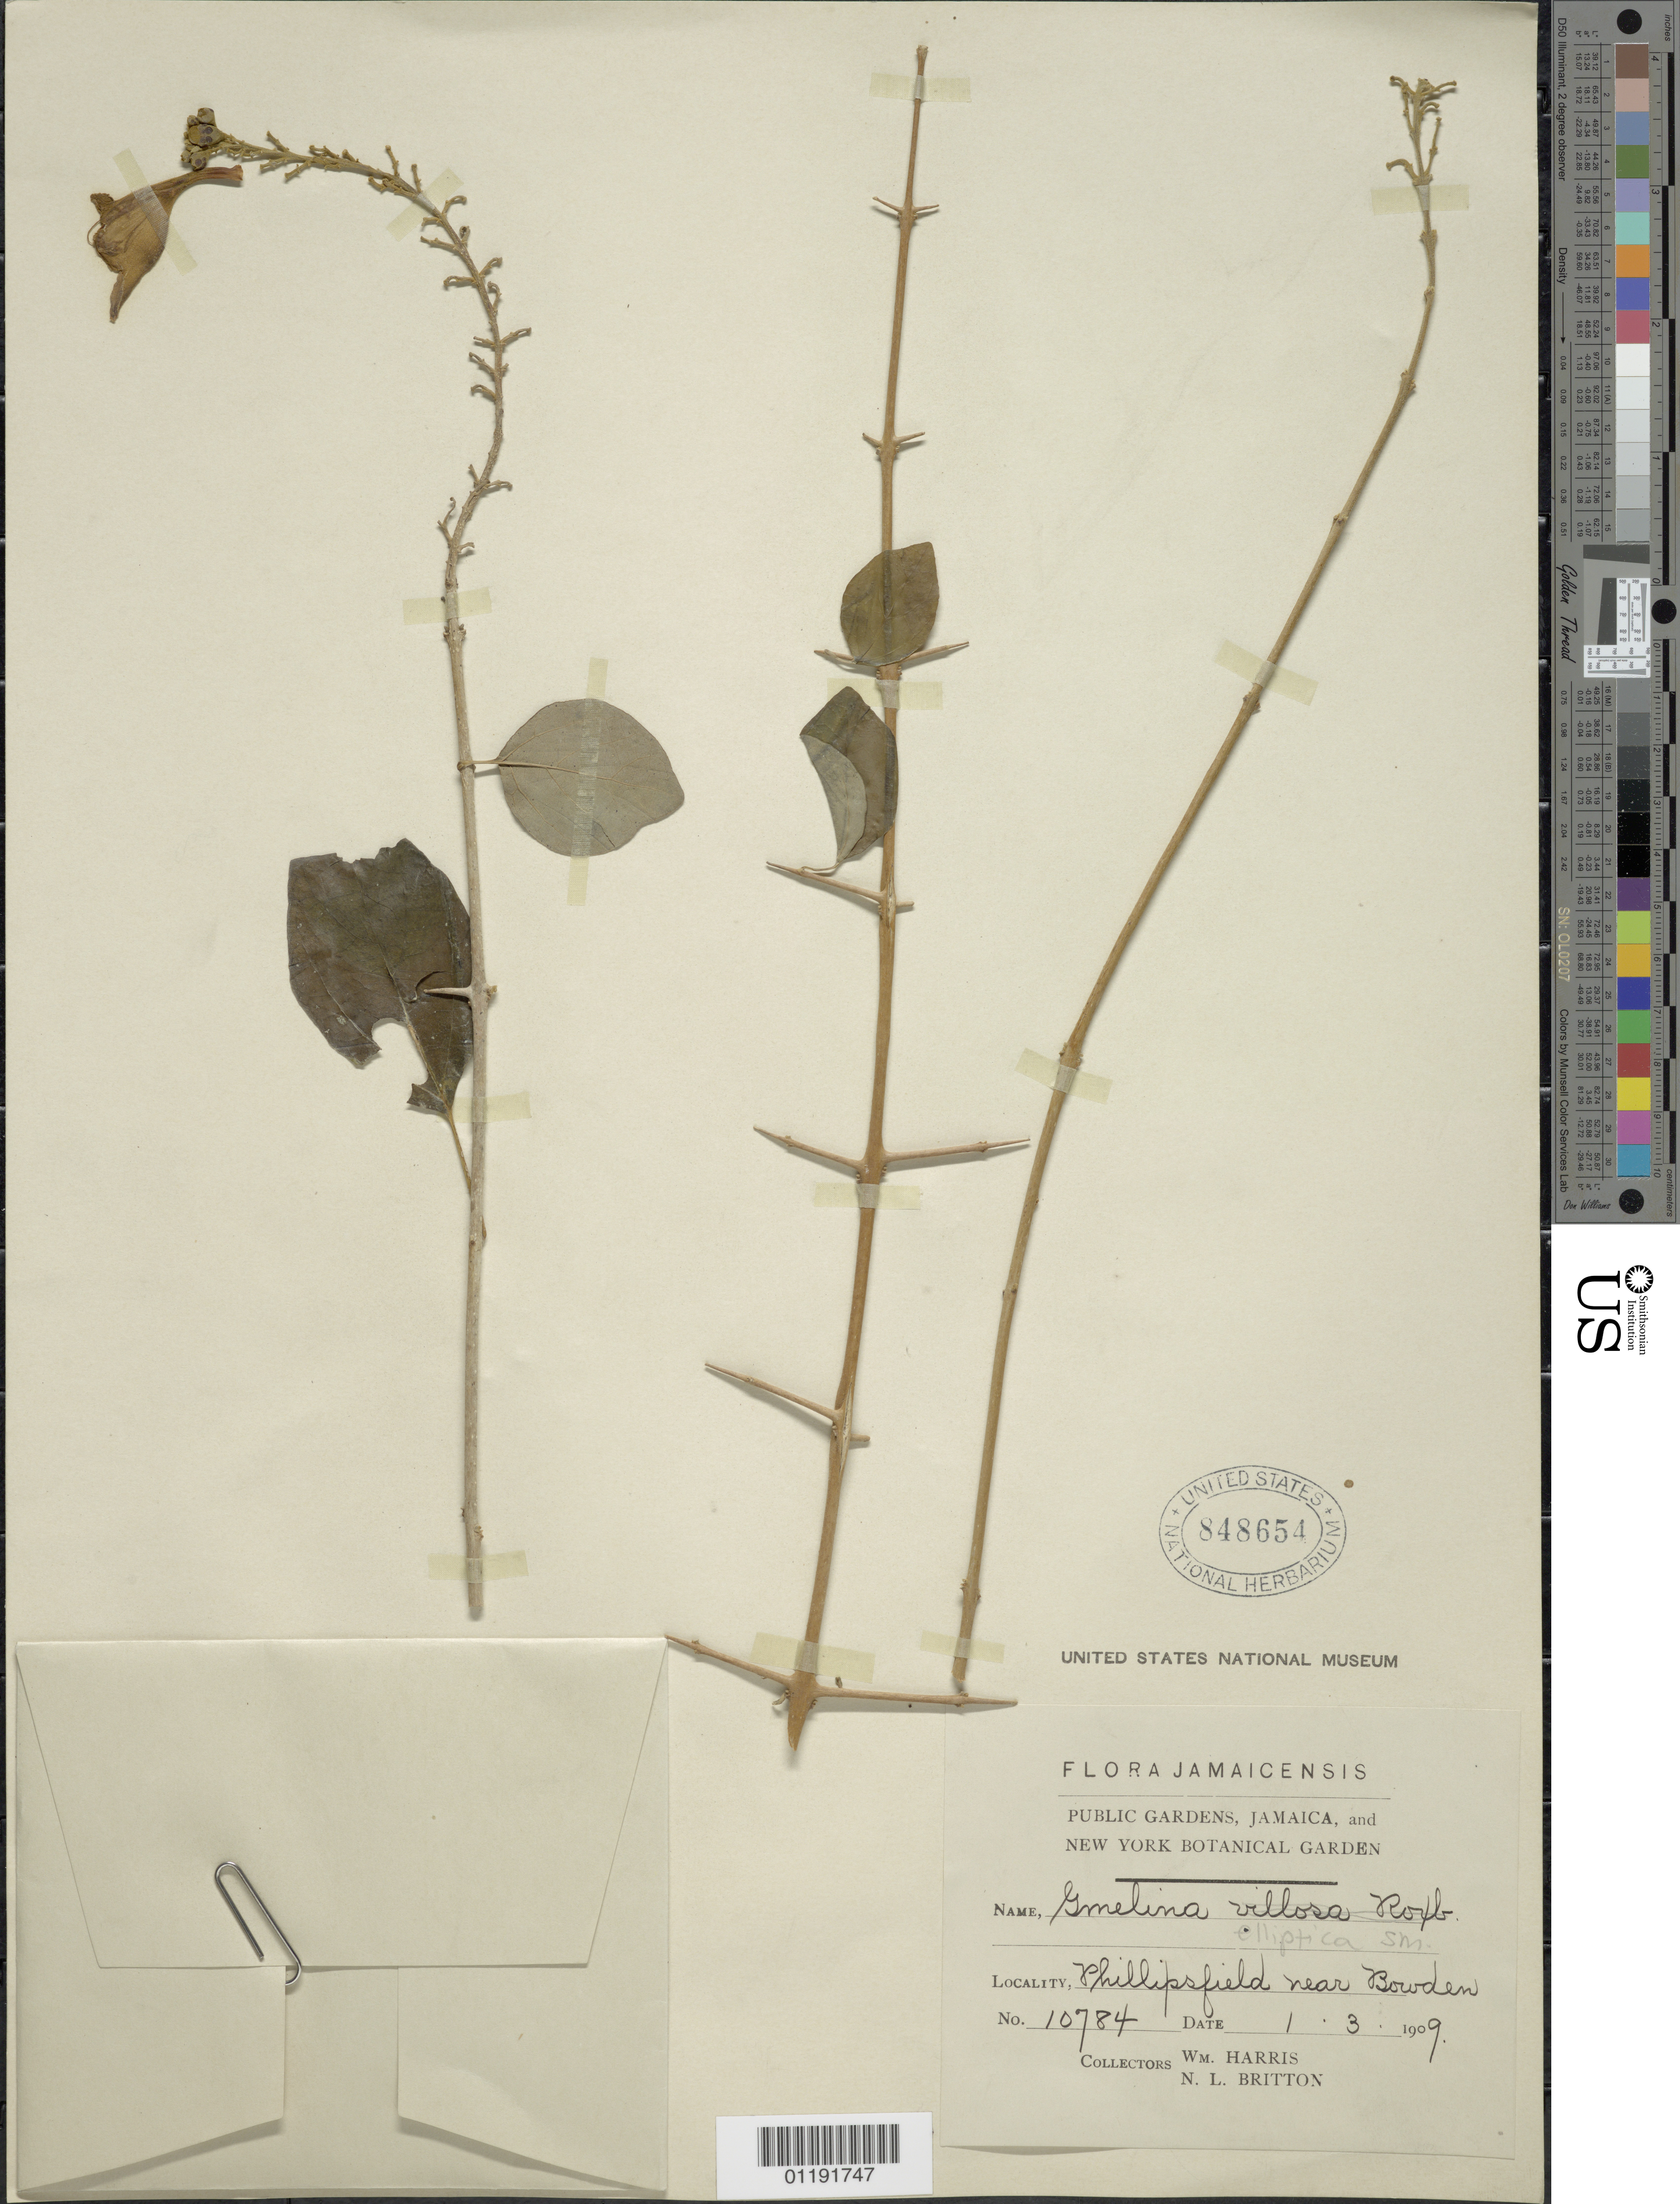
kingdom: Plantae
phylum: Tracheophyta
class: Magnoliopsida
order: Lamiales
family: Lamiaceae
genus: Gmelina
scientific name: Gmelina elliptica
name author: Sm.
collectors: W. Harris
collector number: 10784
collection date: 1909-01-03 or 1909-03-01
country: Jamaica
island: Jamaica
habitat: Public gardens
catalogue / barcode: US 848654